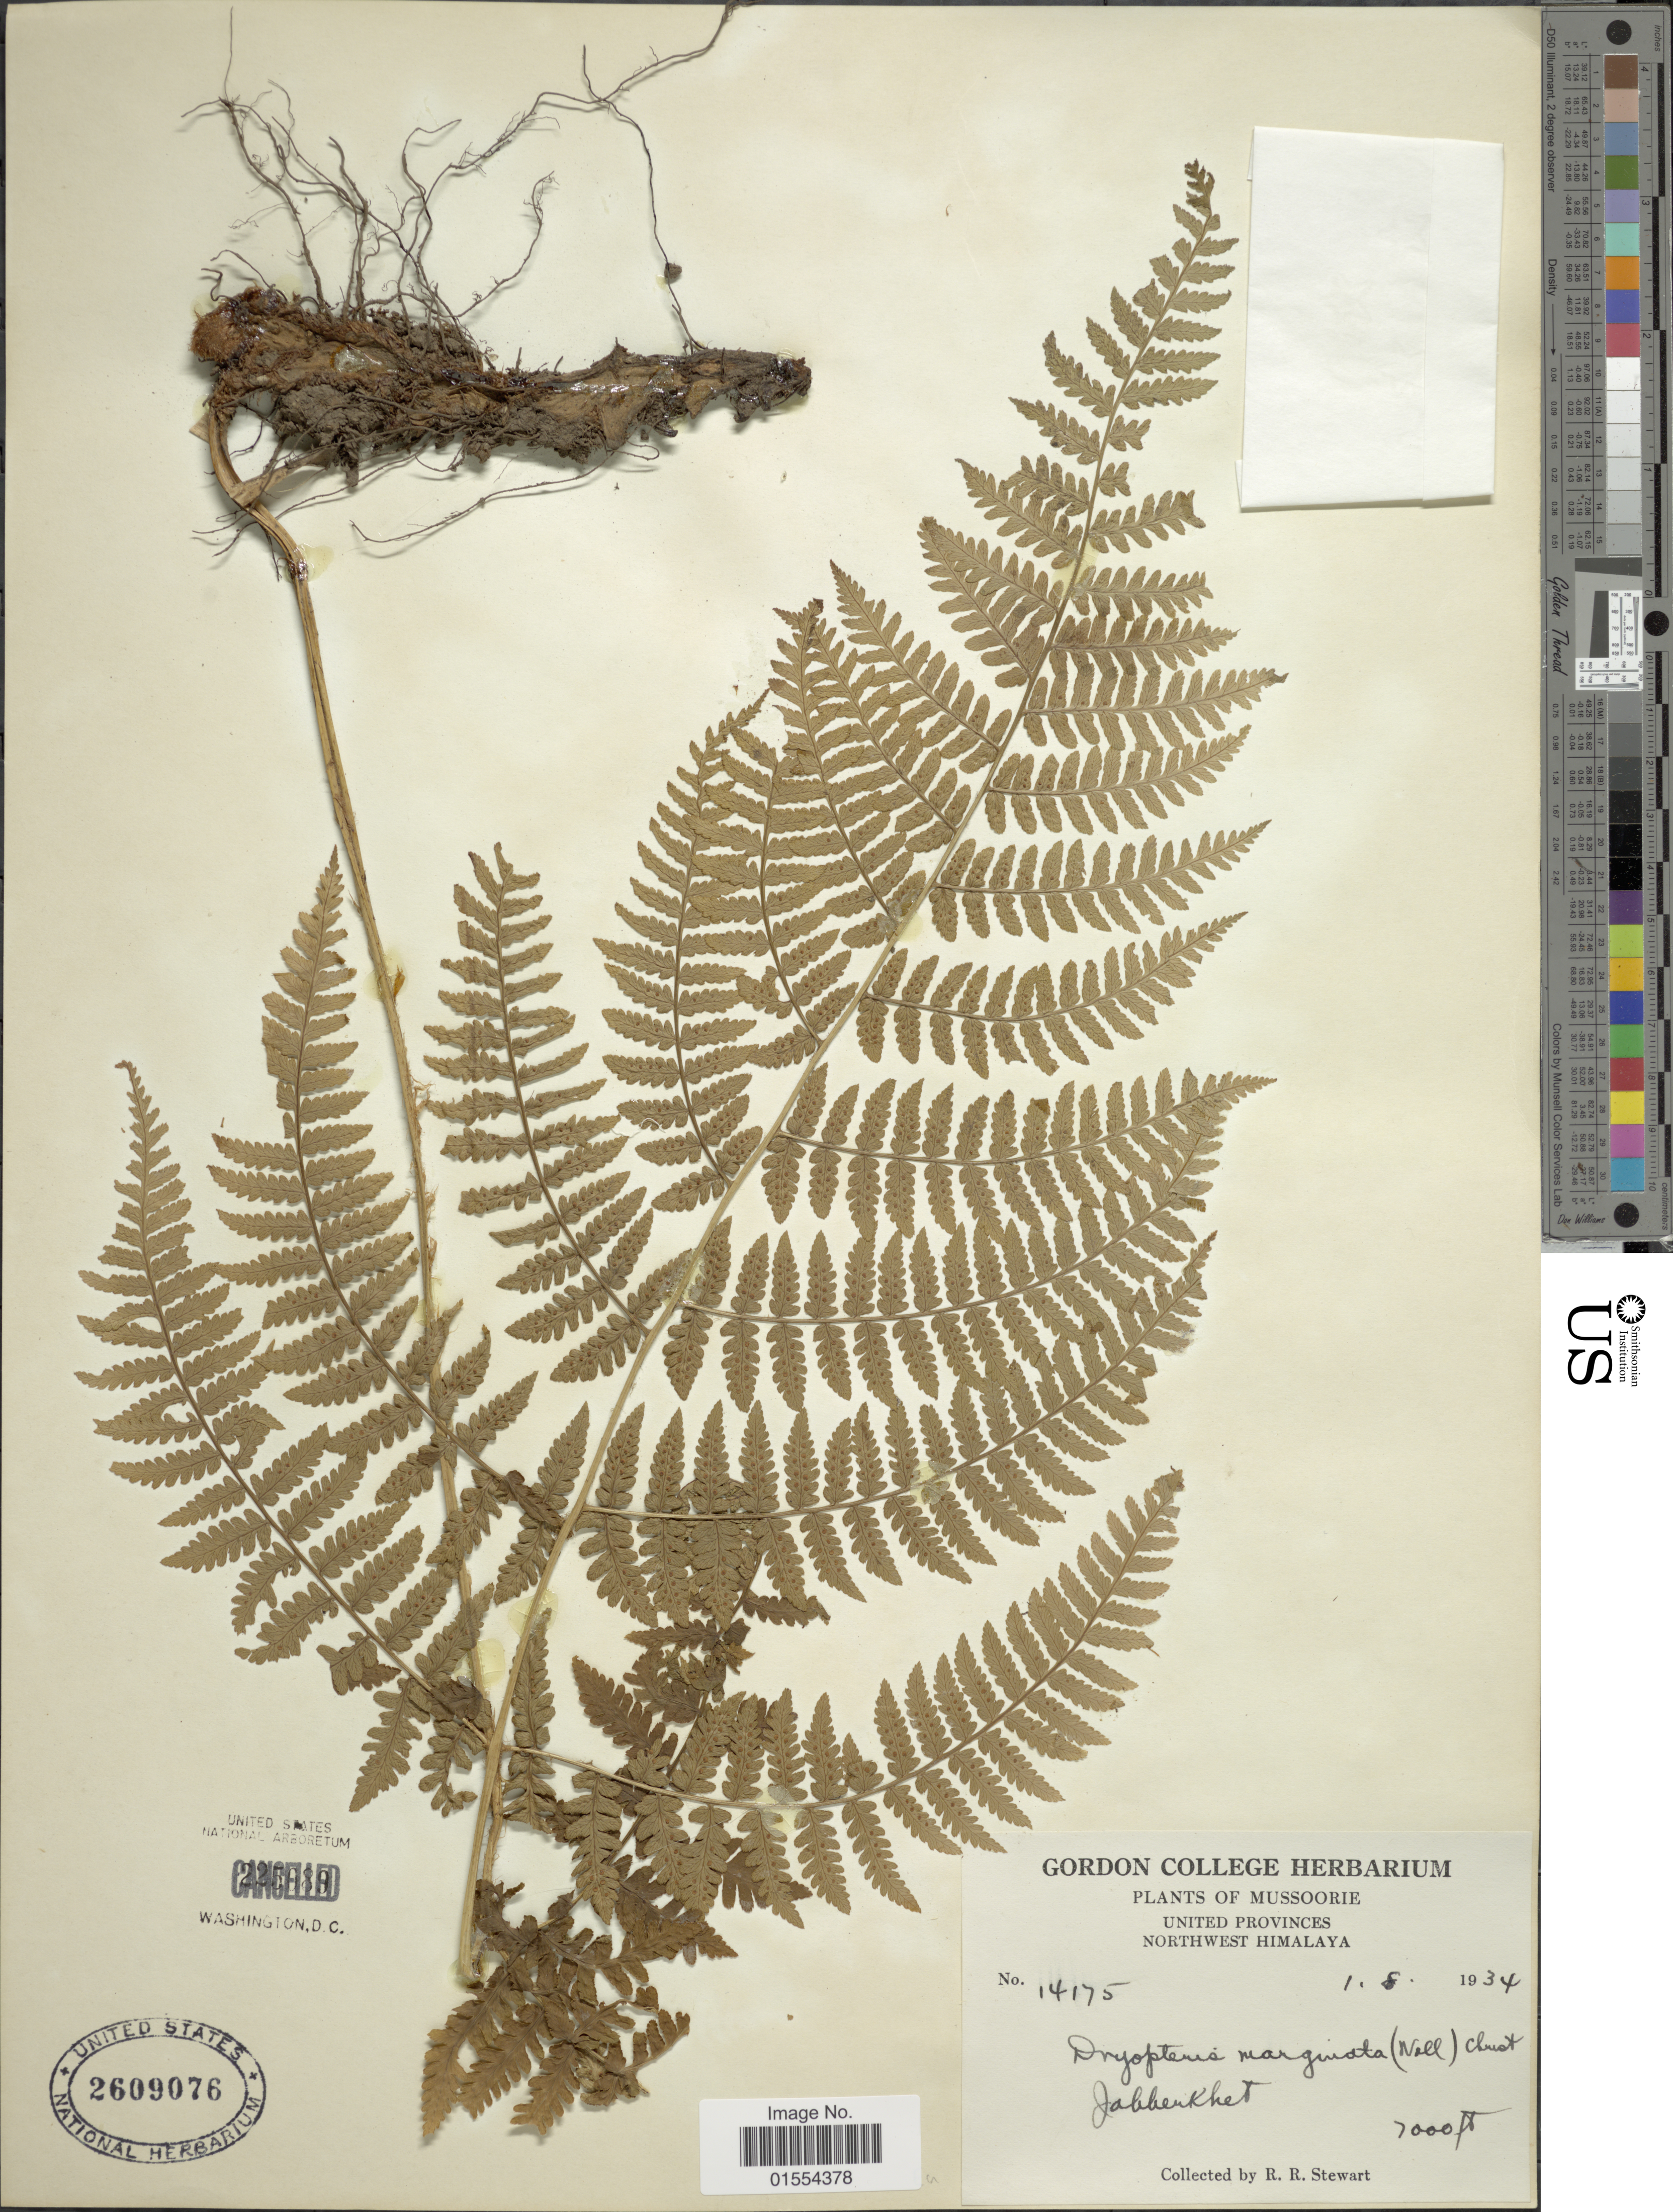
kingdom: Plantae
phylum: Tracheophyta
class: Polypodiopsida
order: Polypodiales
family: Dryopteridaceae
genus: Dryopteris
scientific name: Dryopteris marginata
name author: Christ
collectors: R. R. Stewart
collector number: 14175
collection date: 1934-08-01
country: India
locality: Musoorie, United Provinces, Northwest Himalaya. Kabhenkhet.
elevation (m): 2134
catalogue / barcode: US 2609076